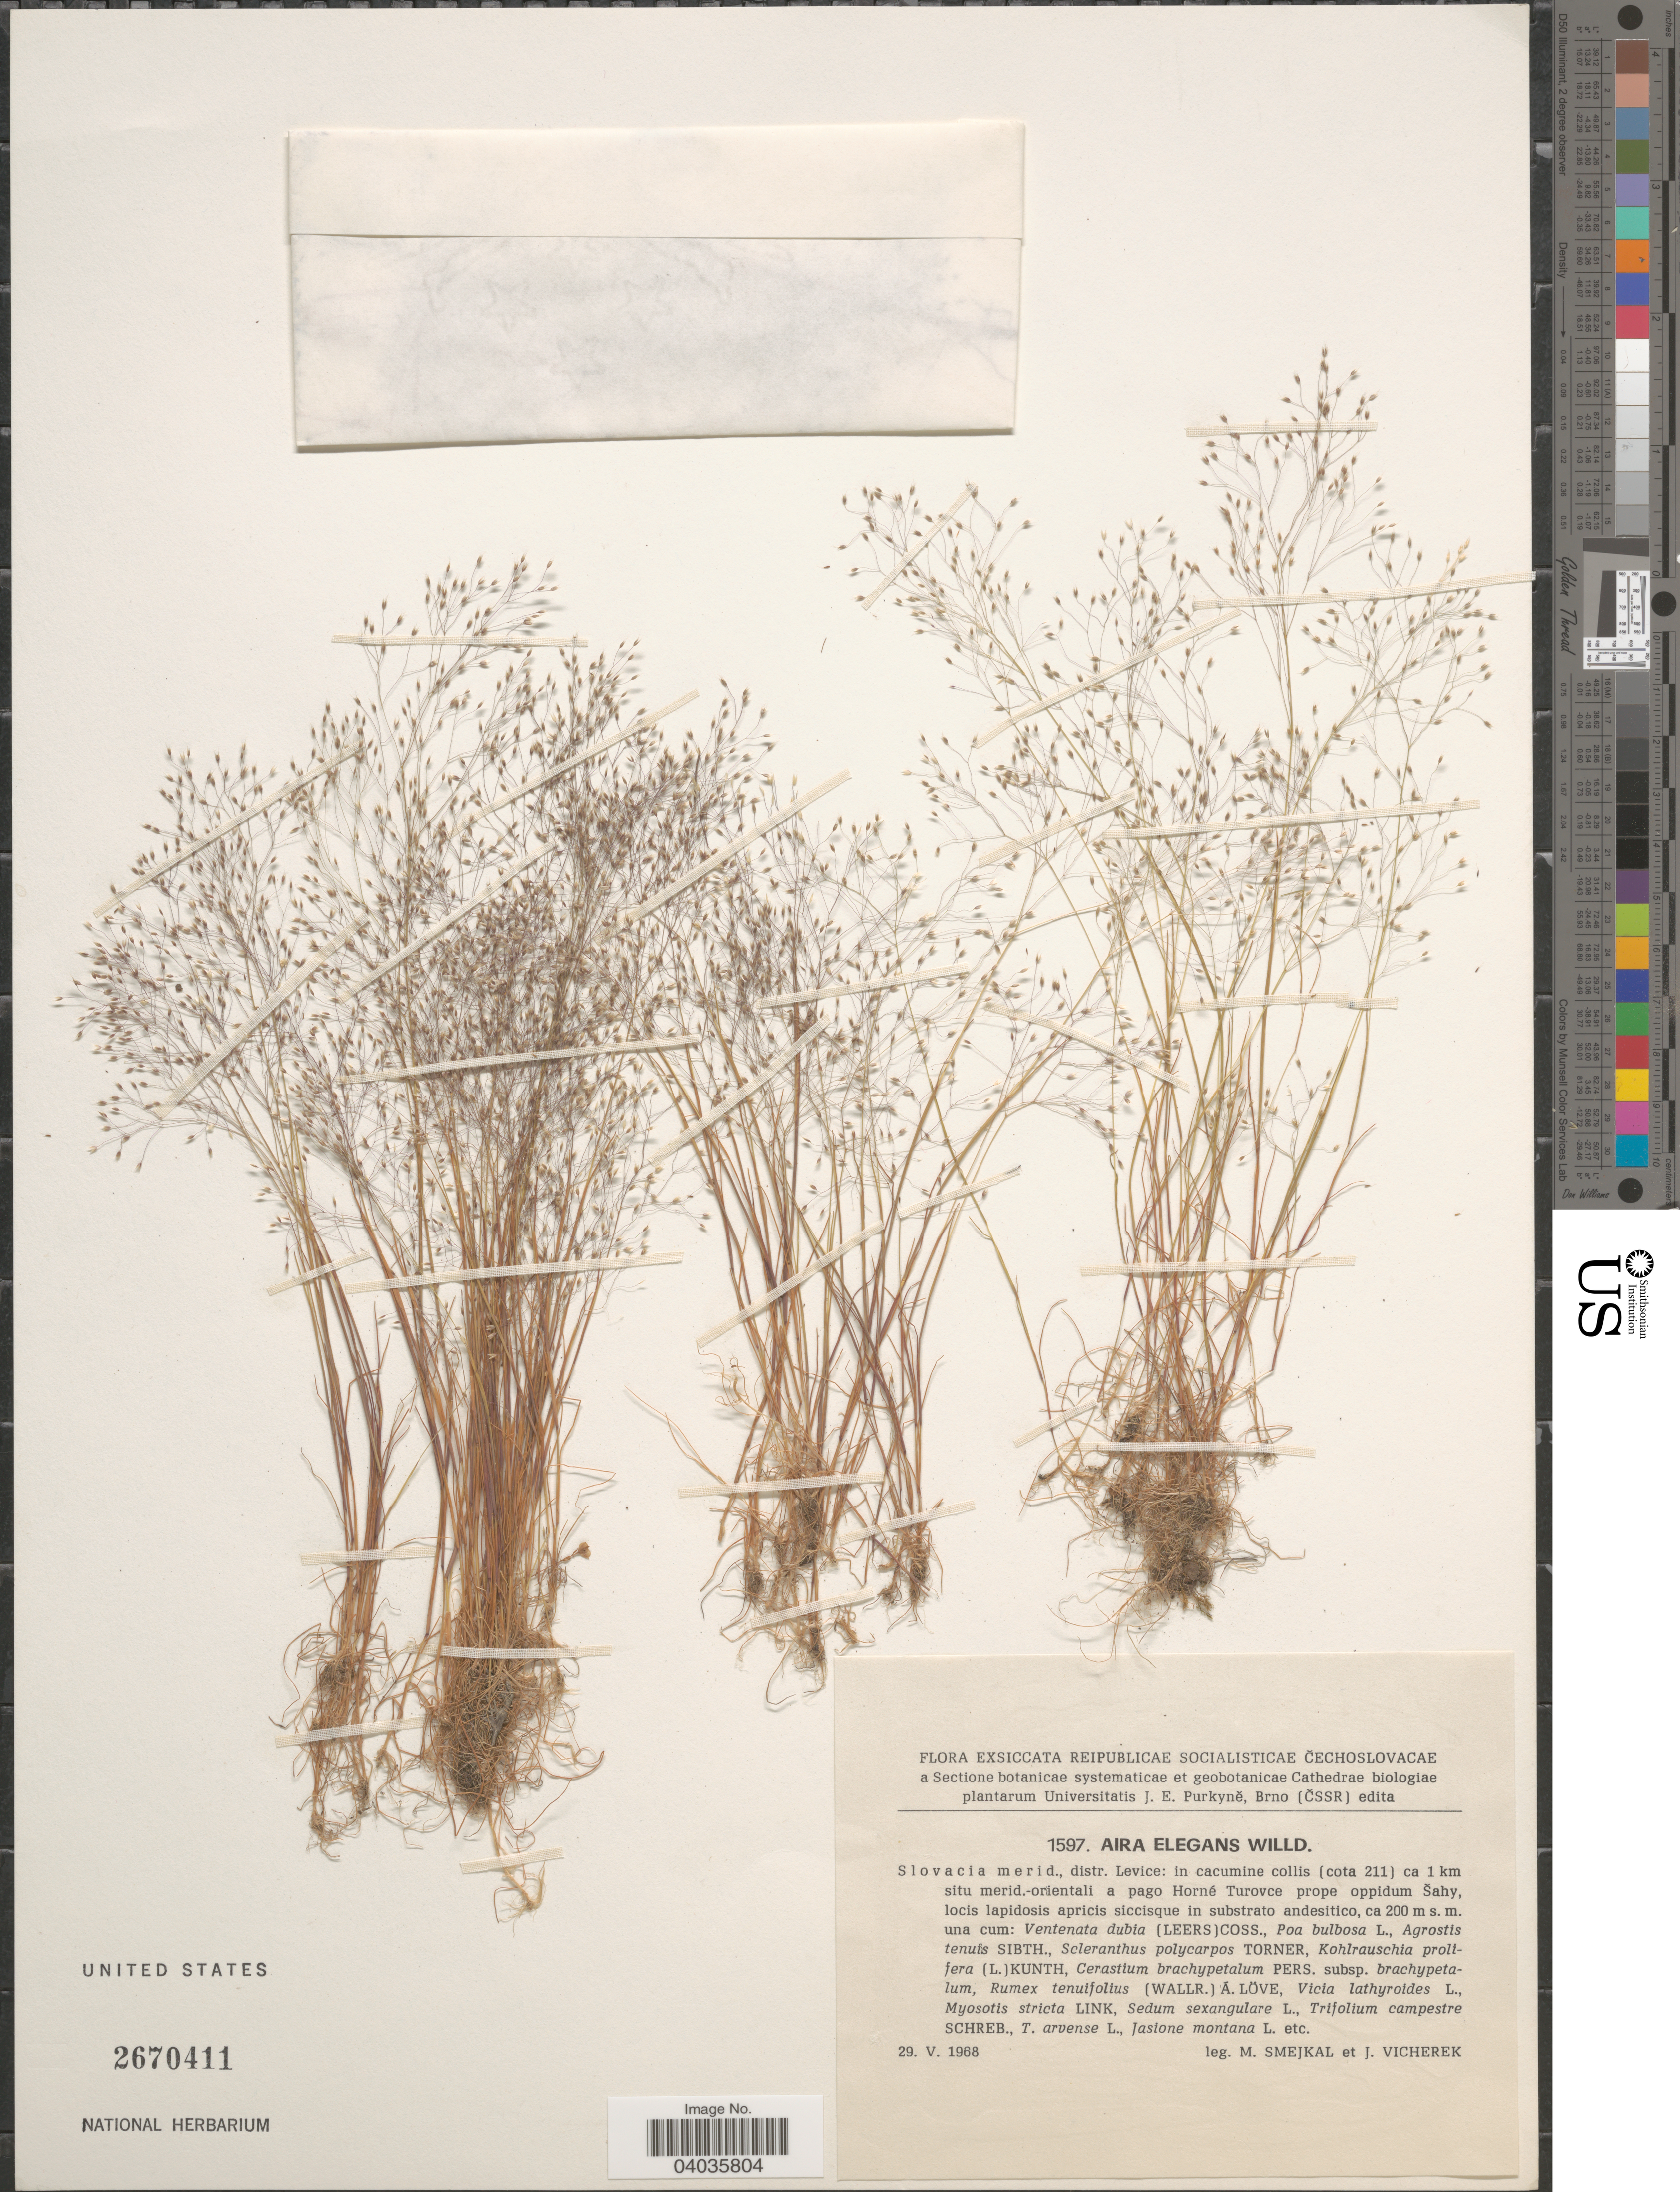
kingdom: Plantae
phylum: Tracheophyta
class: Liliopsida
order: Poales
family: Poaceae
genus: Aira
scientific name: Aira elegans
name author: L.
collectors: Smejkal, M. & Vicherek, J.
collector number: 1597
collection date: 1968-05-29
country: Slovakia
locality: Slovacia merid., distr. Levice: in cacumine collis (cota 211) ca 1 km situ merid.-orientali a pago Horné Turovce prope oppidum Šahy, locis lapidosis apricis siccisque in substrato andesitico.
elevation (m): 200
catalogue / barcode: US 2670411